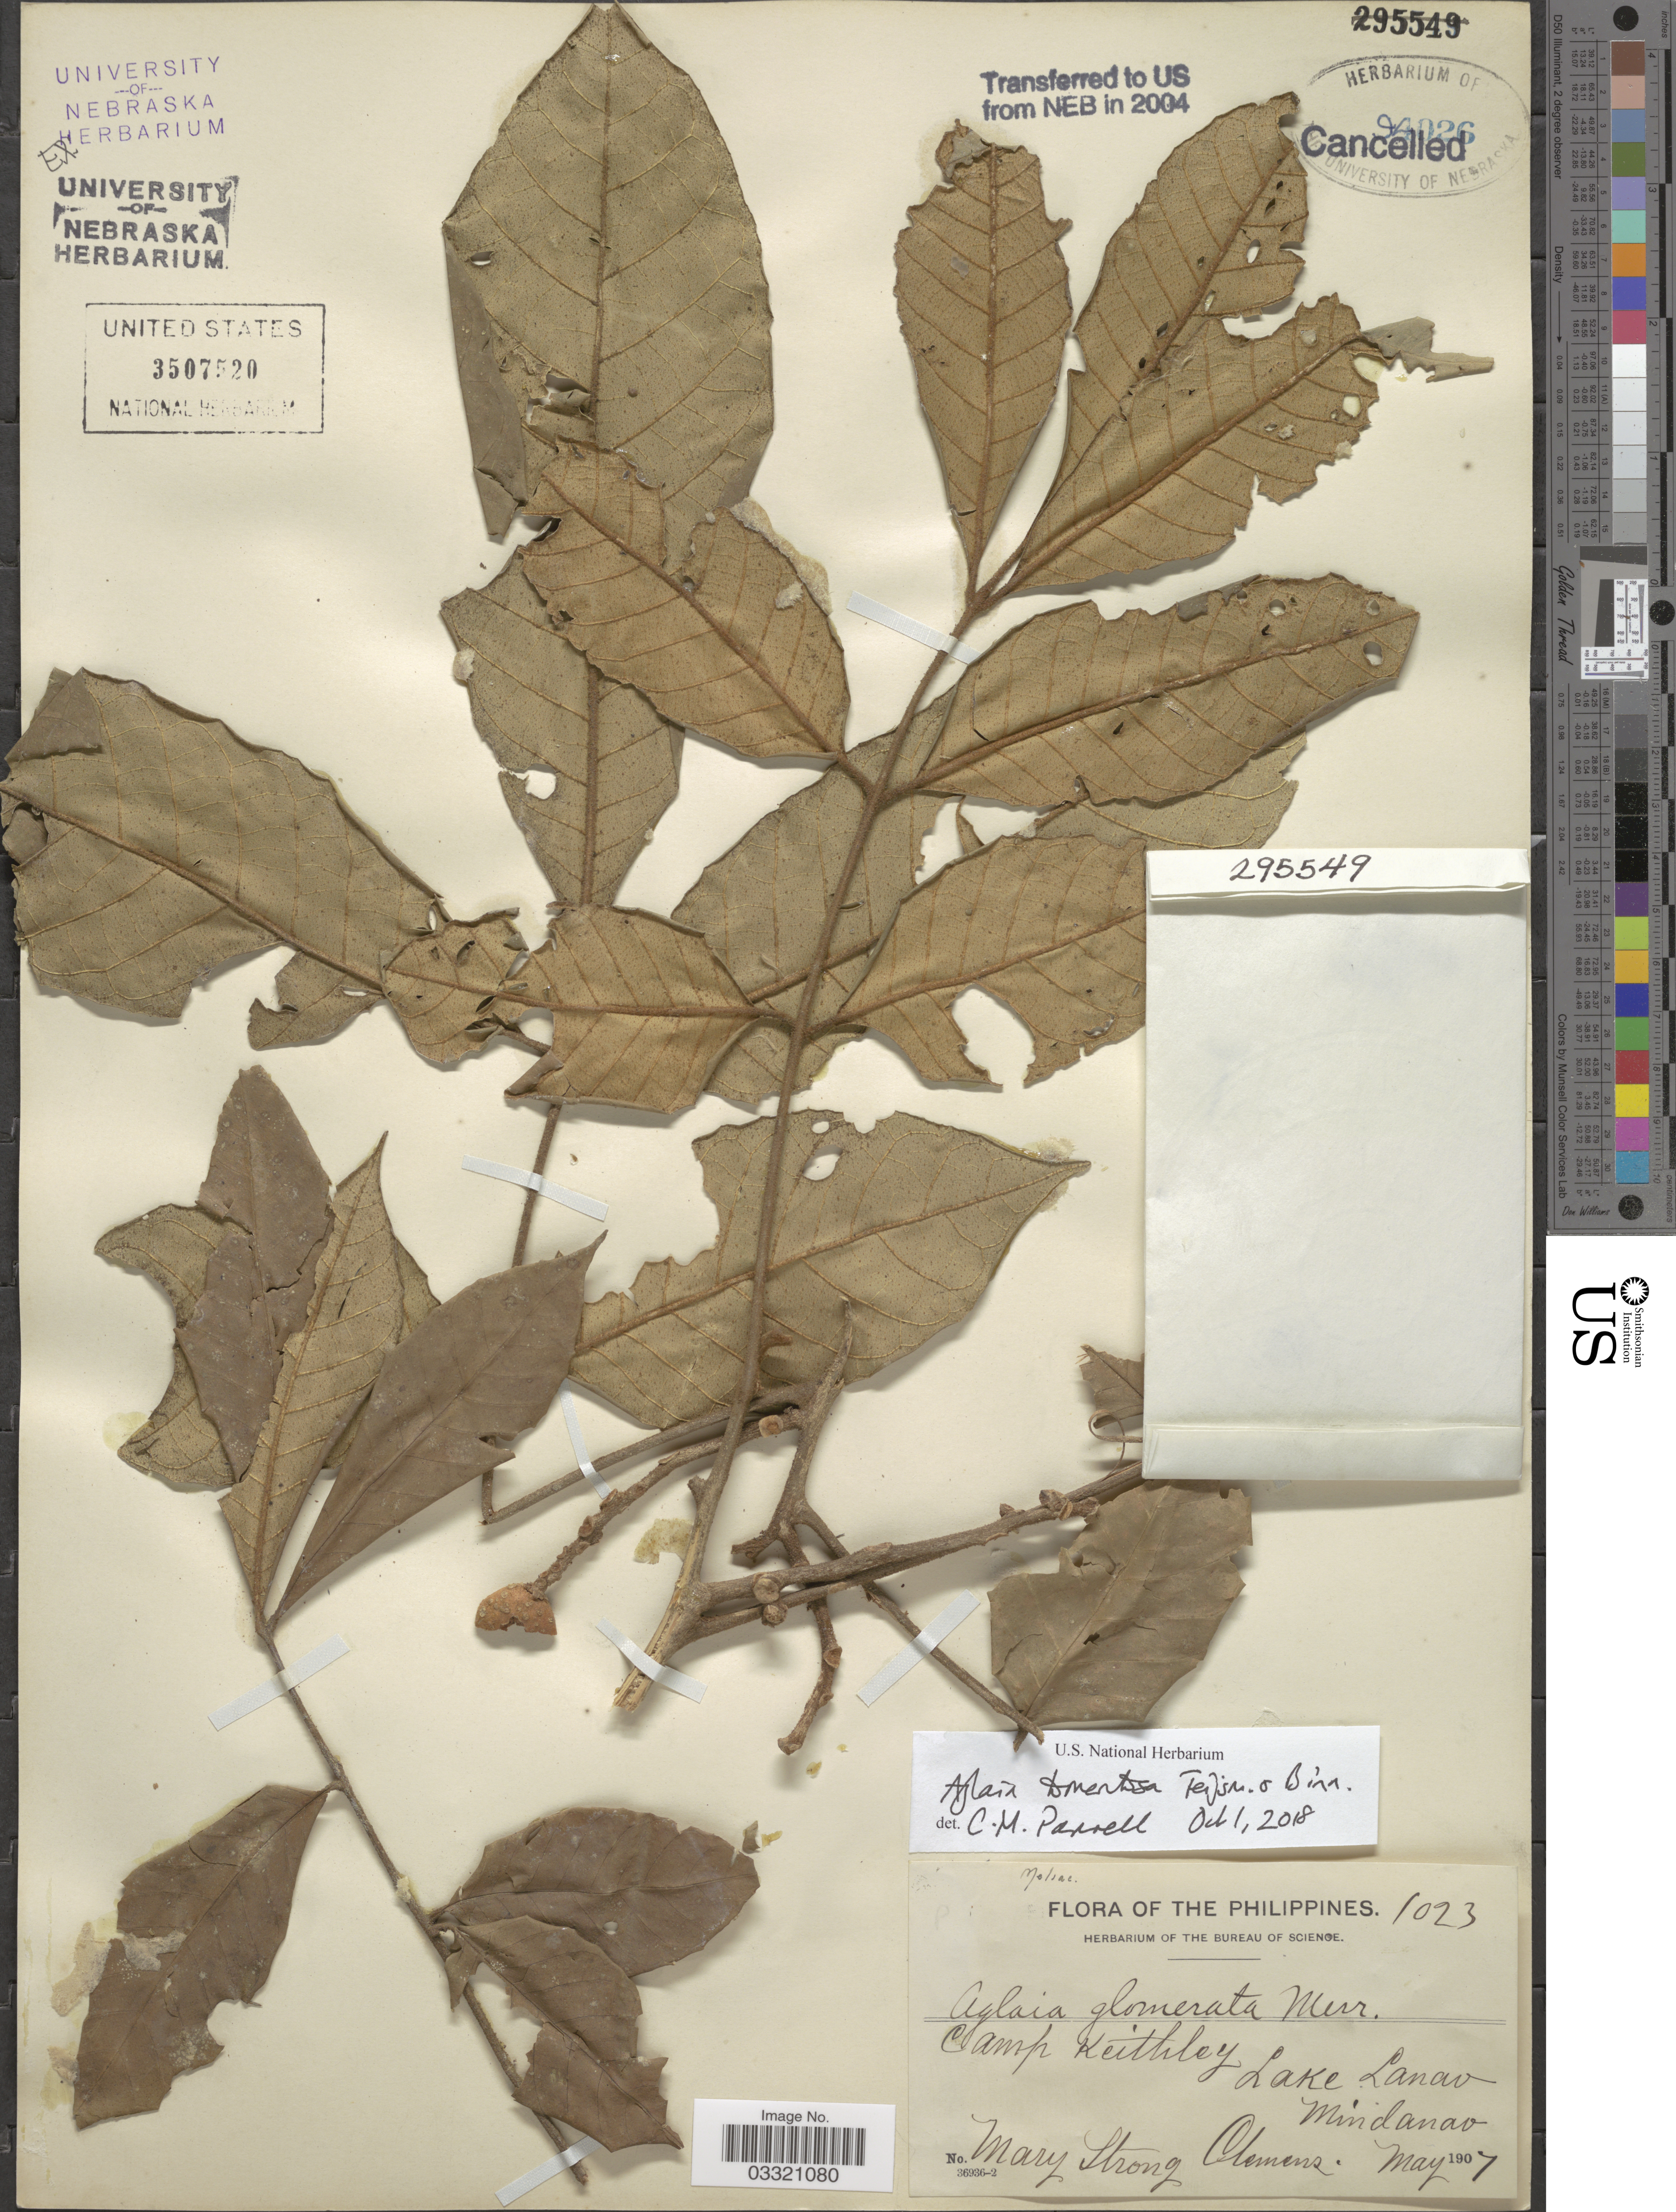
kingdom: Plantae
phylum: Tracheophyta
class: Magnoliopsida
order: Sapindales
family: Meliaceae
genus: Aglaia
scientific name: Aglaia tomentosa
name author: Teijsm. & Binn.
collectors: M. S. Clemens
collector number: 1023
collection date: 1907-05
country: Philippines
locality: Camp Keithley. Lake Lanao. Mindanao.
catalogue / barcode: US 3507520